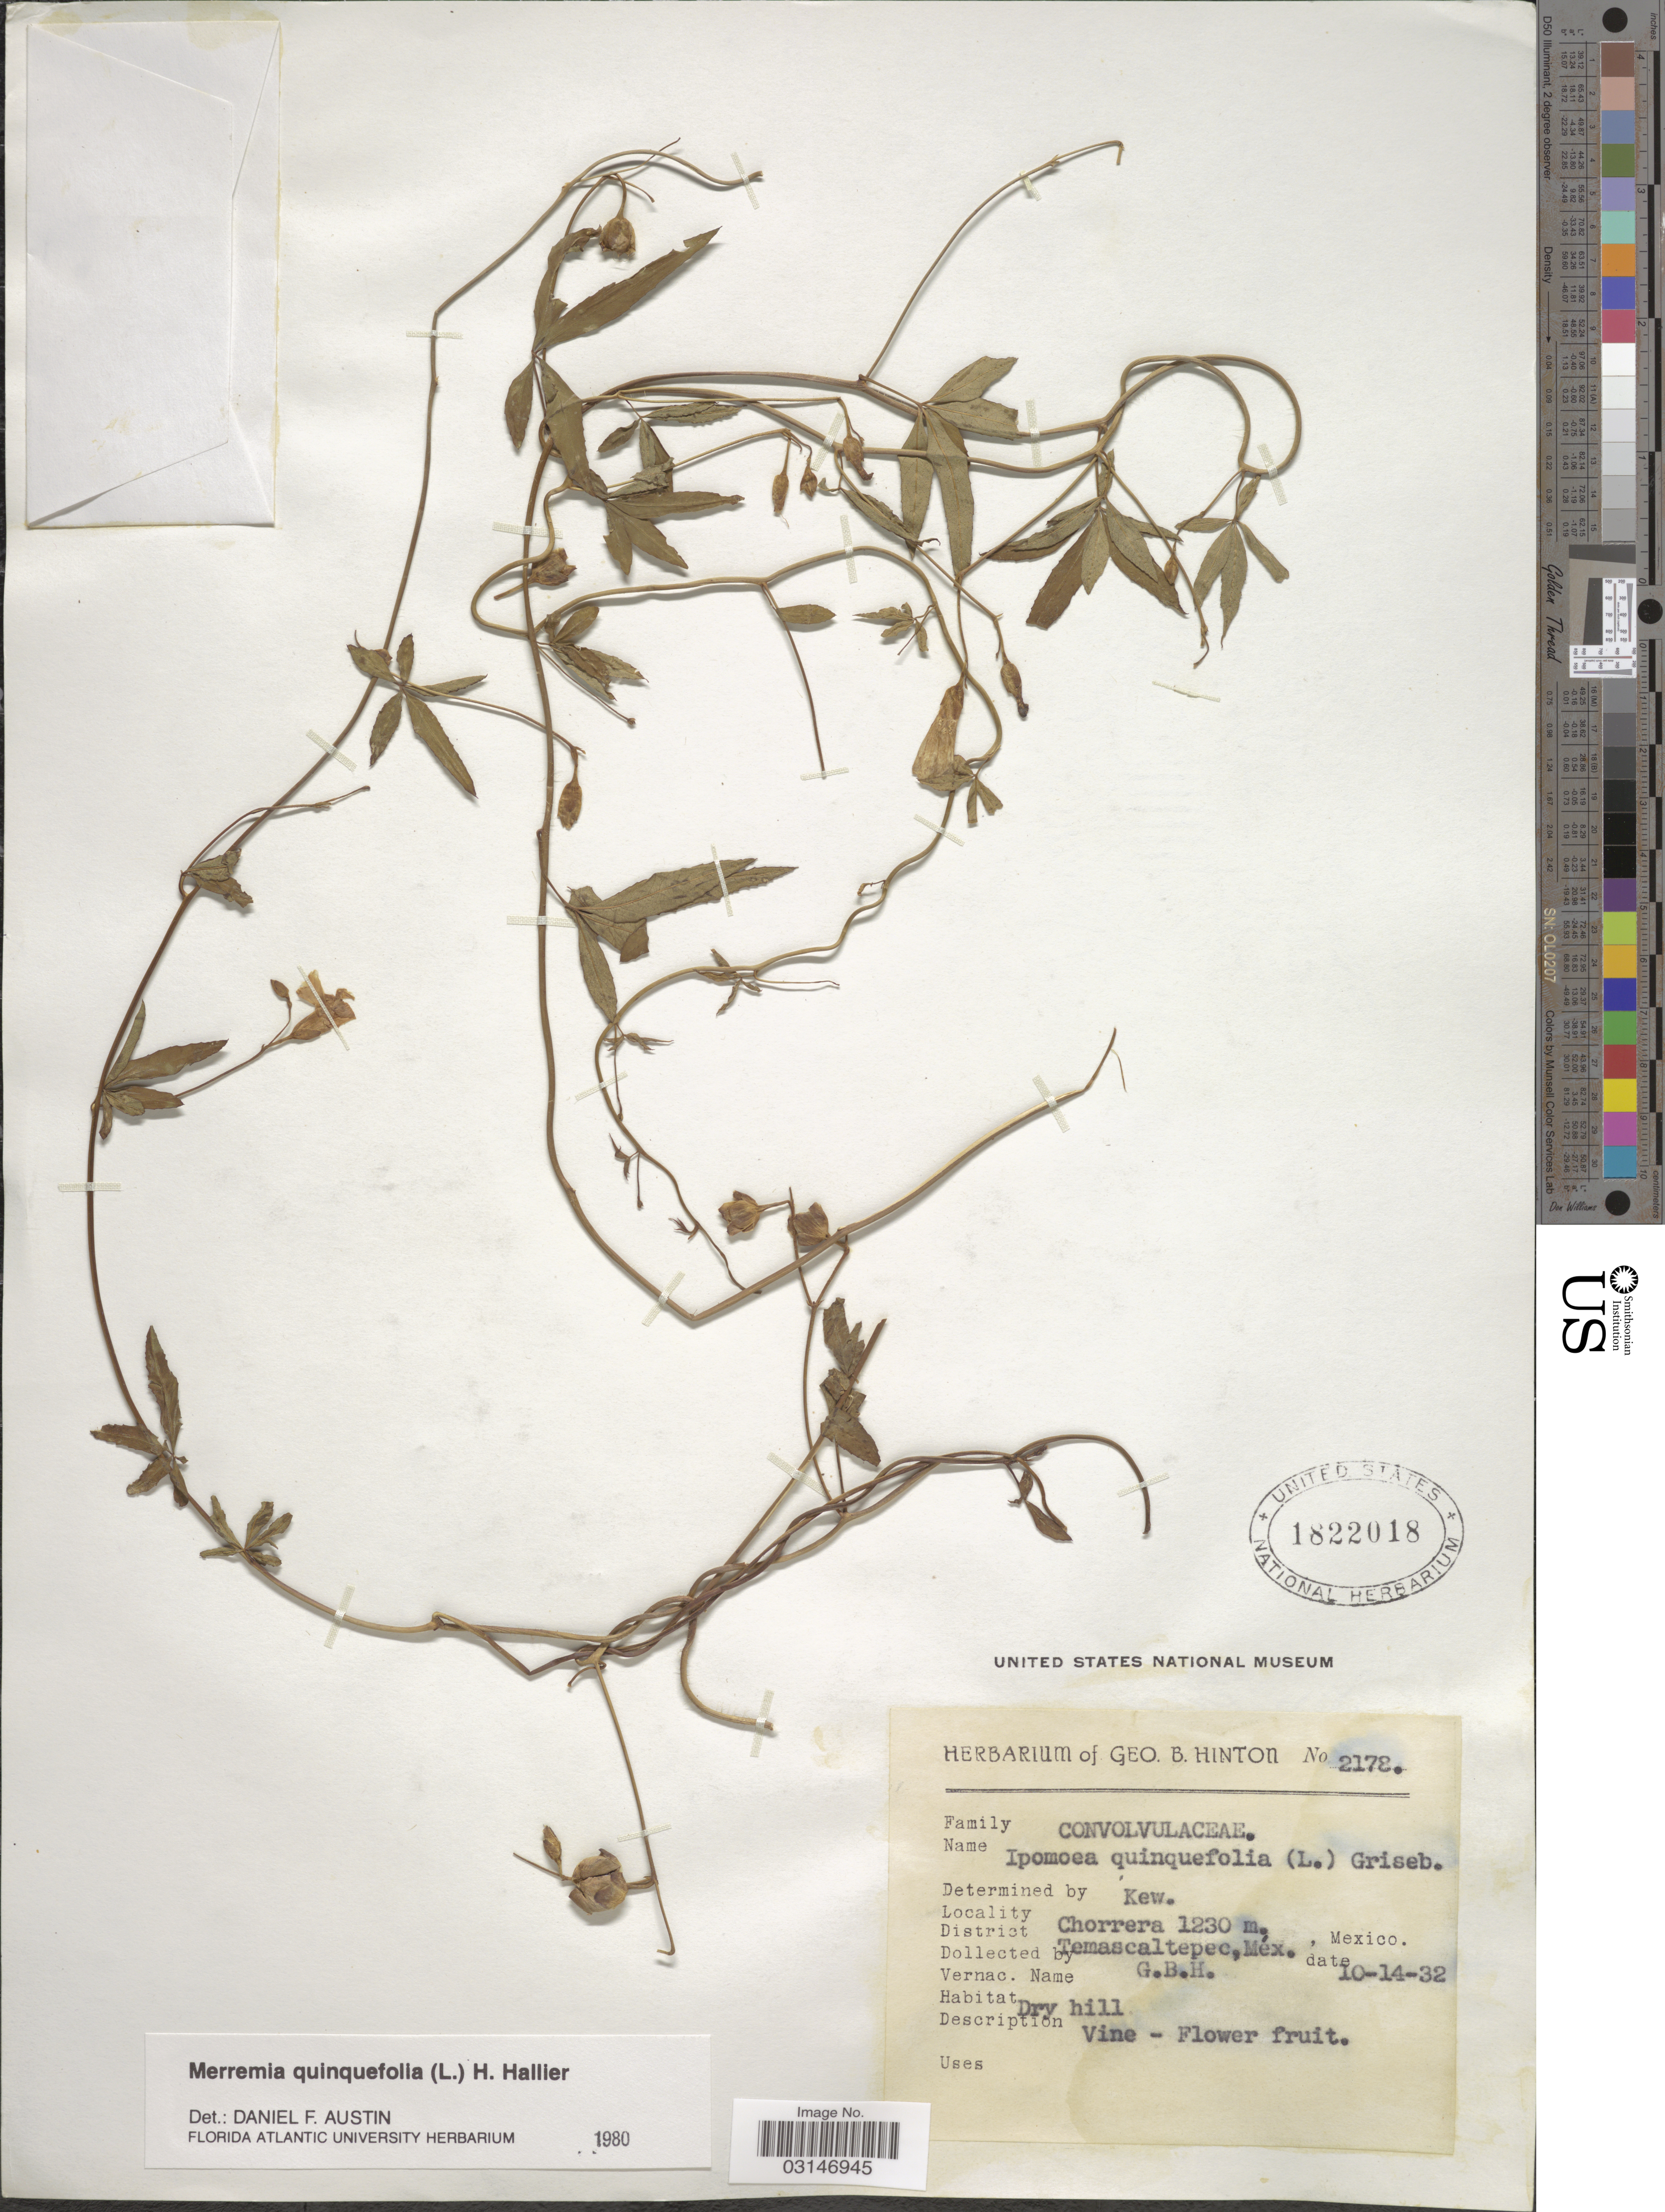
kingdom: Plantae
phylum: Tracheophyta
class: Magnoliopsida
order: Solanales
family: Convolvulaceae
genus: Distimake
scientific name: Distimake quinquefolius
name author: (L.) A. R. Simões & Staples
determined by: Strong, Mark T., (BOT), Smithsonian Institution - National Museum of Natural History (UNITED STATES)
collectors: G. B. Hinton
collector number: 2178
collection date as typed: Transcribed d/m/y: 14/10/32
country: Mexico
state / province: México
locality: Chorrera, District Temascaltepec.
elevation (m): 1230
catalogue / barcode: US 1822018